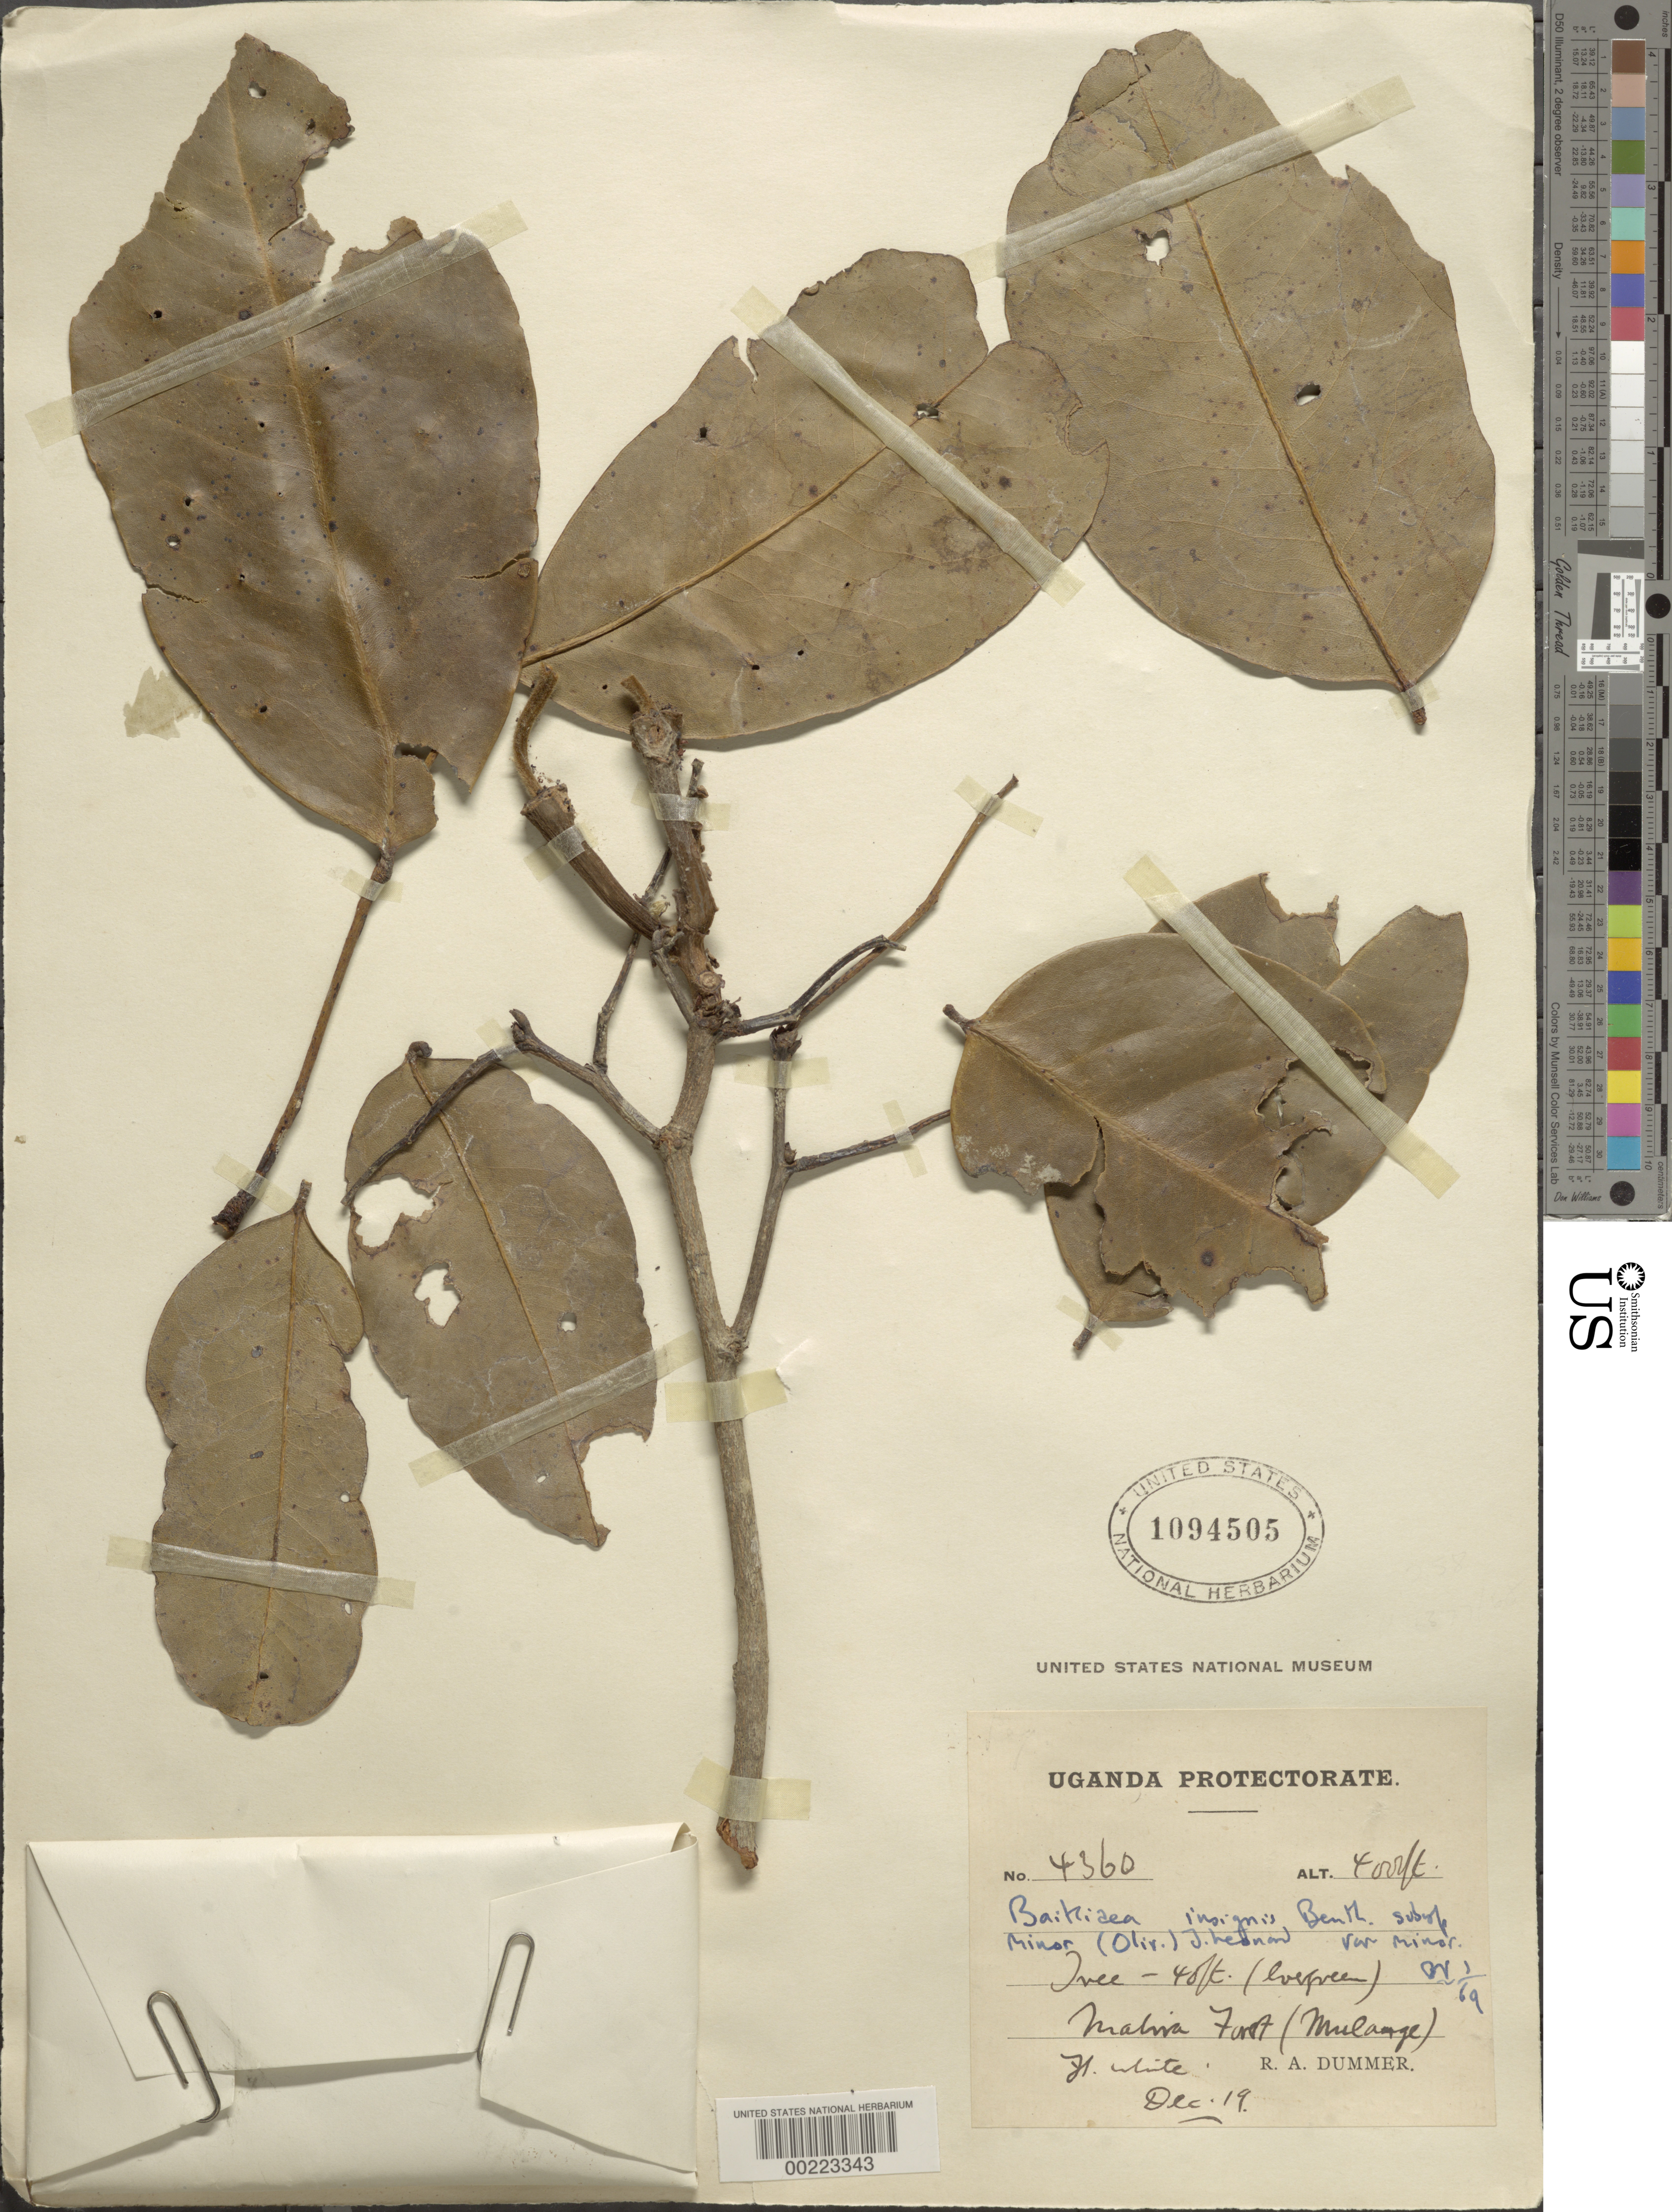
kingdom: Plantae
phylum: Tracheophyta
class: Magnoliopsida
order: Fabales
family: Fabaceae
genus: Baikiaea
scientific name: Baikiaea insignis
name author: Benth.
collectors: R. Dümmer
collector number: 4360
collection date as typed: Dec 1919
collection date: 1919-12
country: Uganda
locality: Malvia forest (mulange)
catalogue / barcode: US 1094505